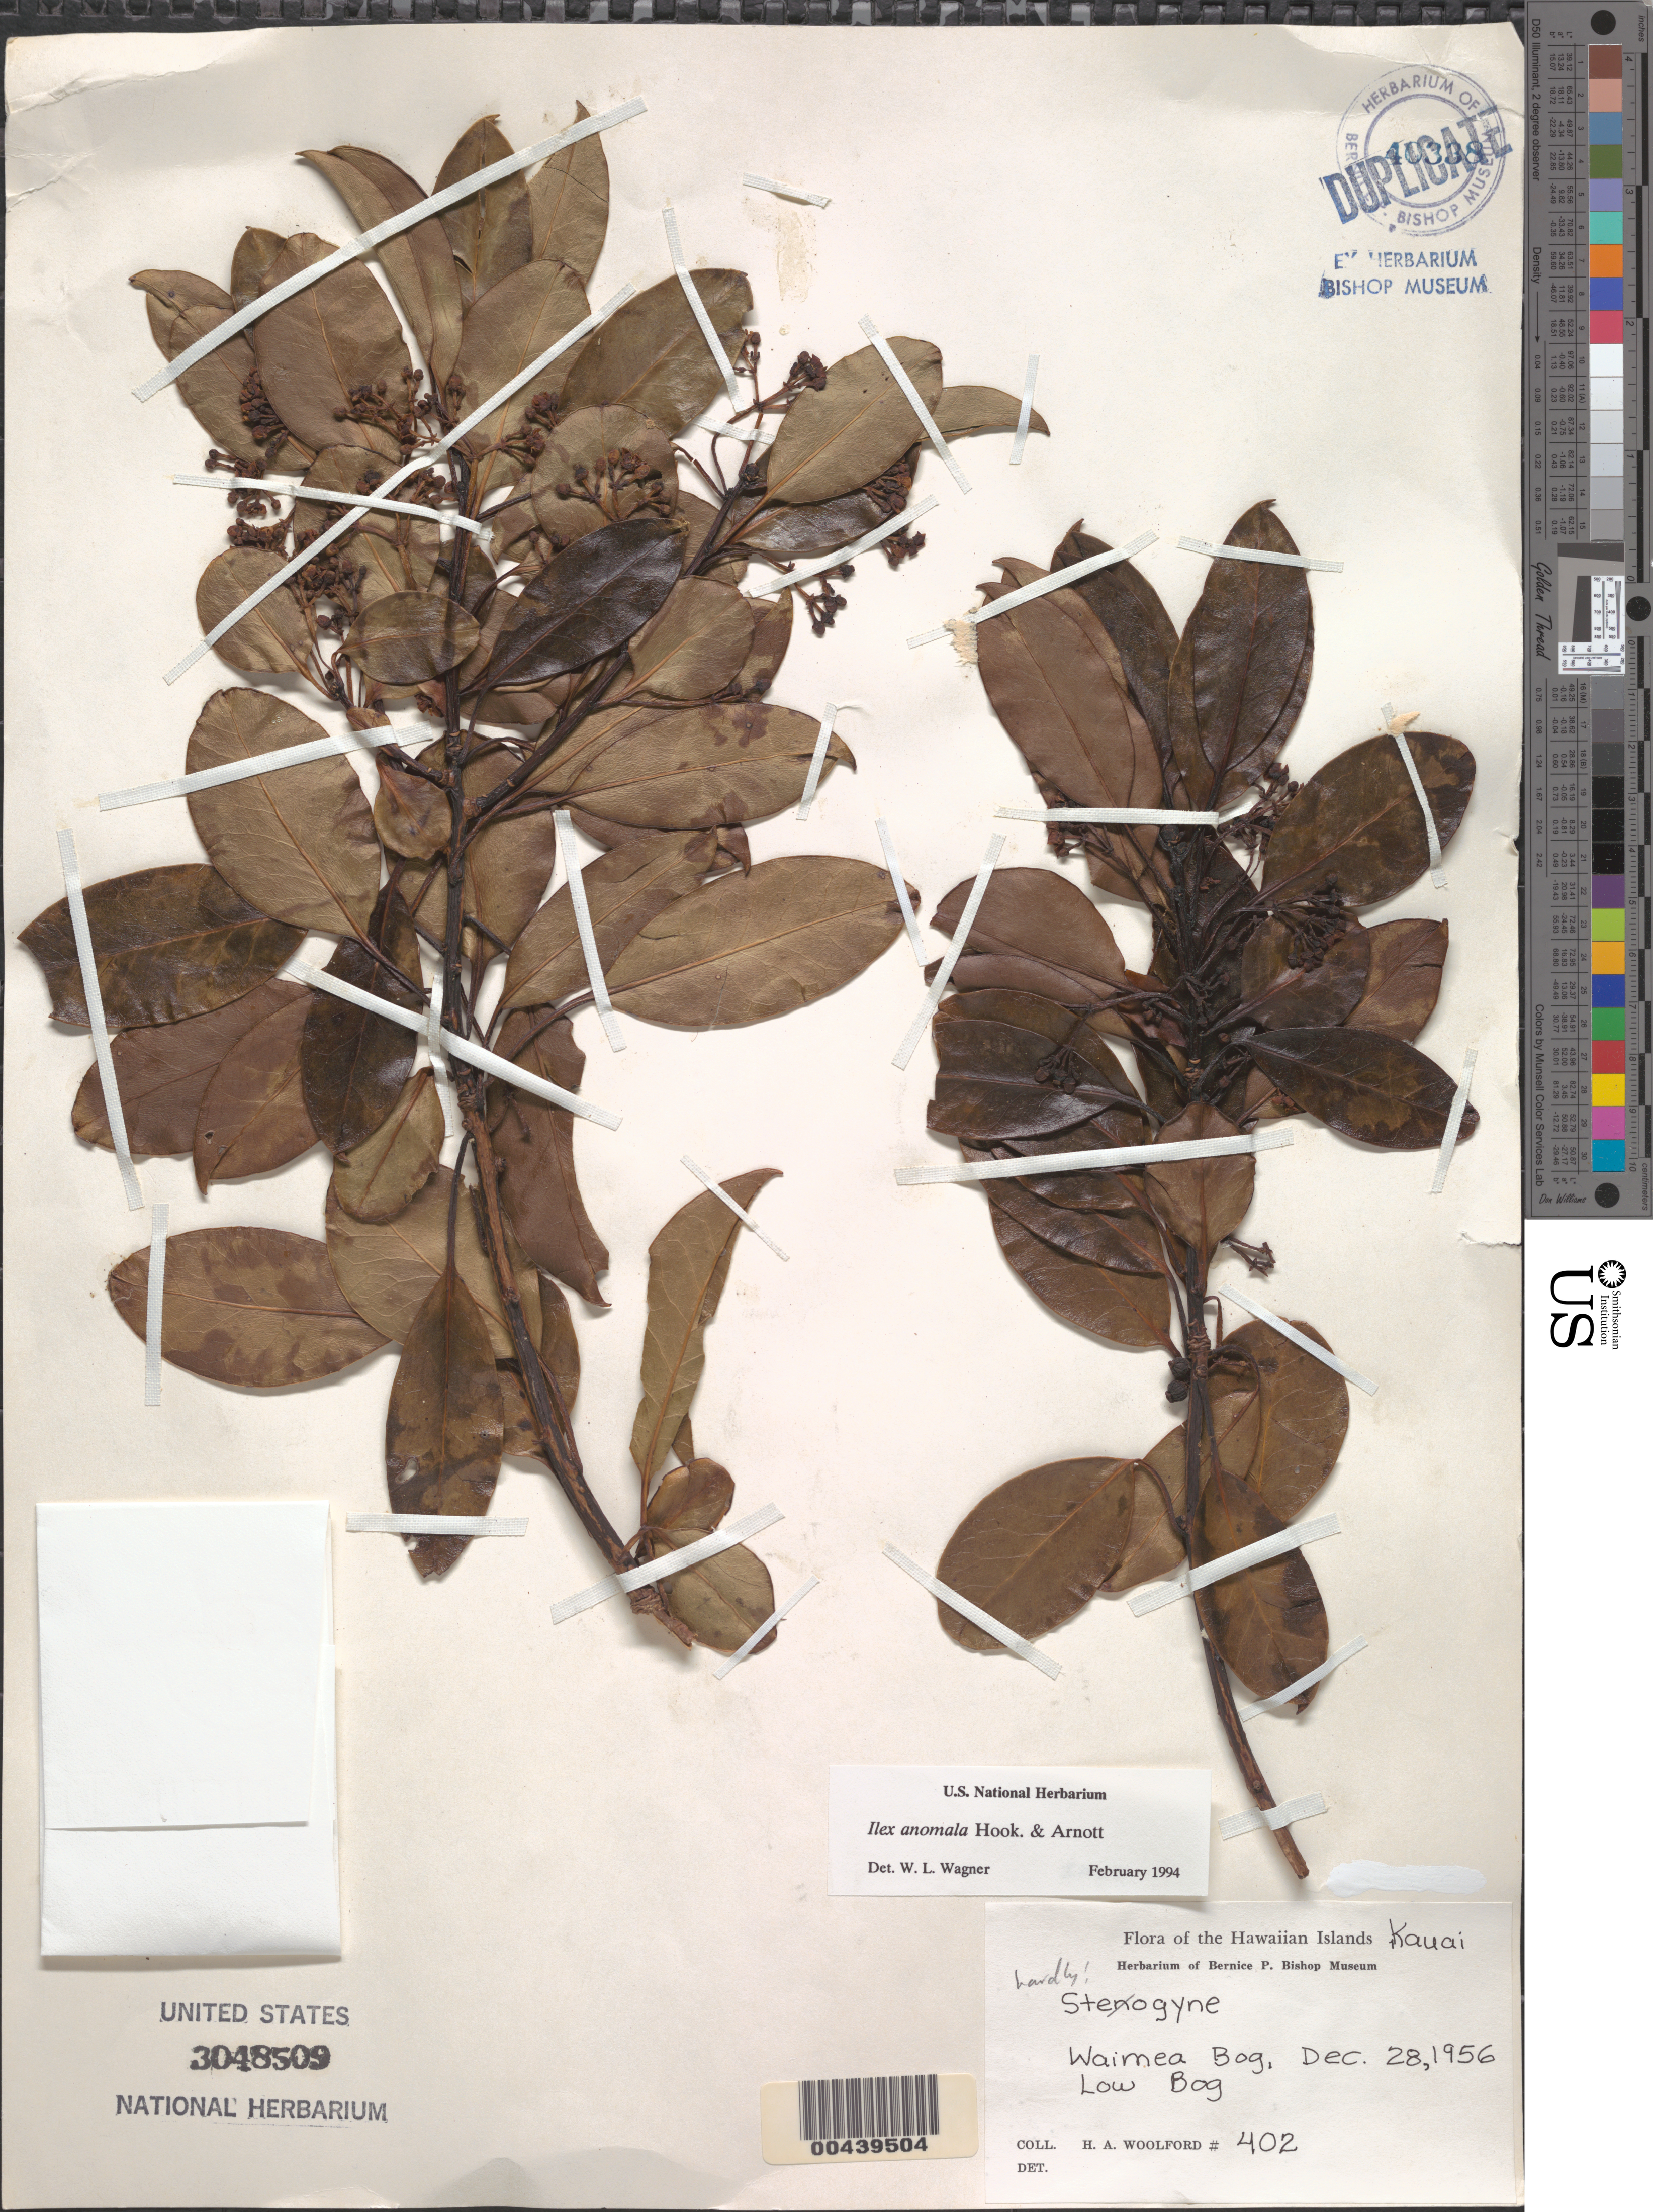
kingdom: Plantae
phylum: Tracheophyta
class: Magnoliopsida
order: Aquifoliales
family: Aquifoliaceae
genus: Ilex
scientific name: Ilex anomala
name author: Hook. & Arn.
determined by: Wagner, W. L., (BOT), Smithsonian Institution - National Museum of Natural History (UNITED STATES)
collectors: H. Woolford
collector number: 402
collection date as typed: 28 Dec 1956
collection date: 1956-12-28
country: United States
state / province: Hawaii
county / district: Kauai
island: Kaua'i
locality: Waimea Bog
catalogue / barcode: US 3048509